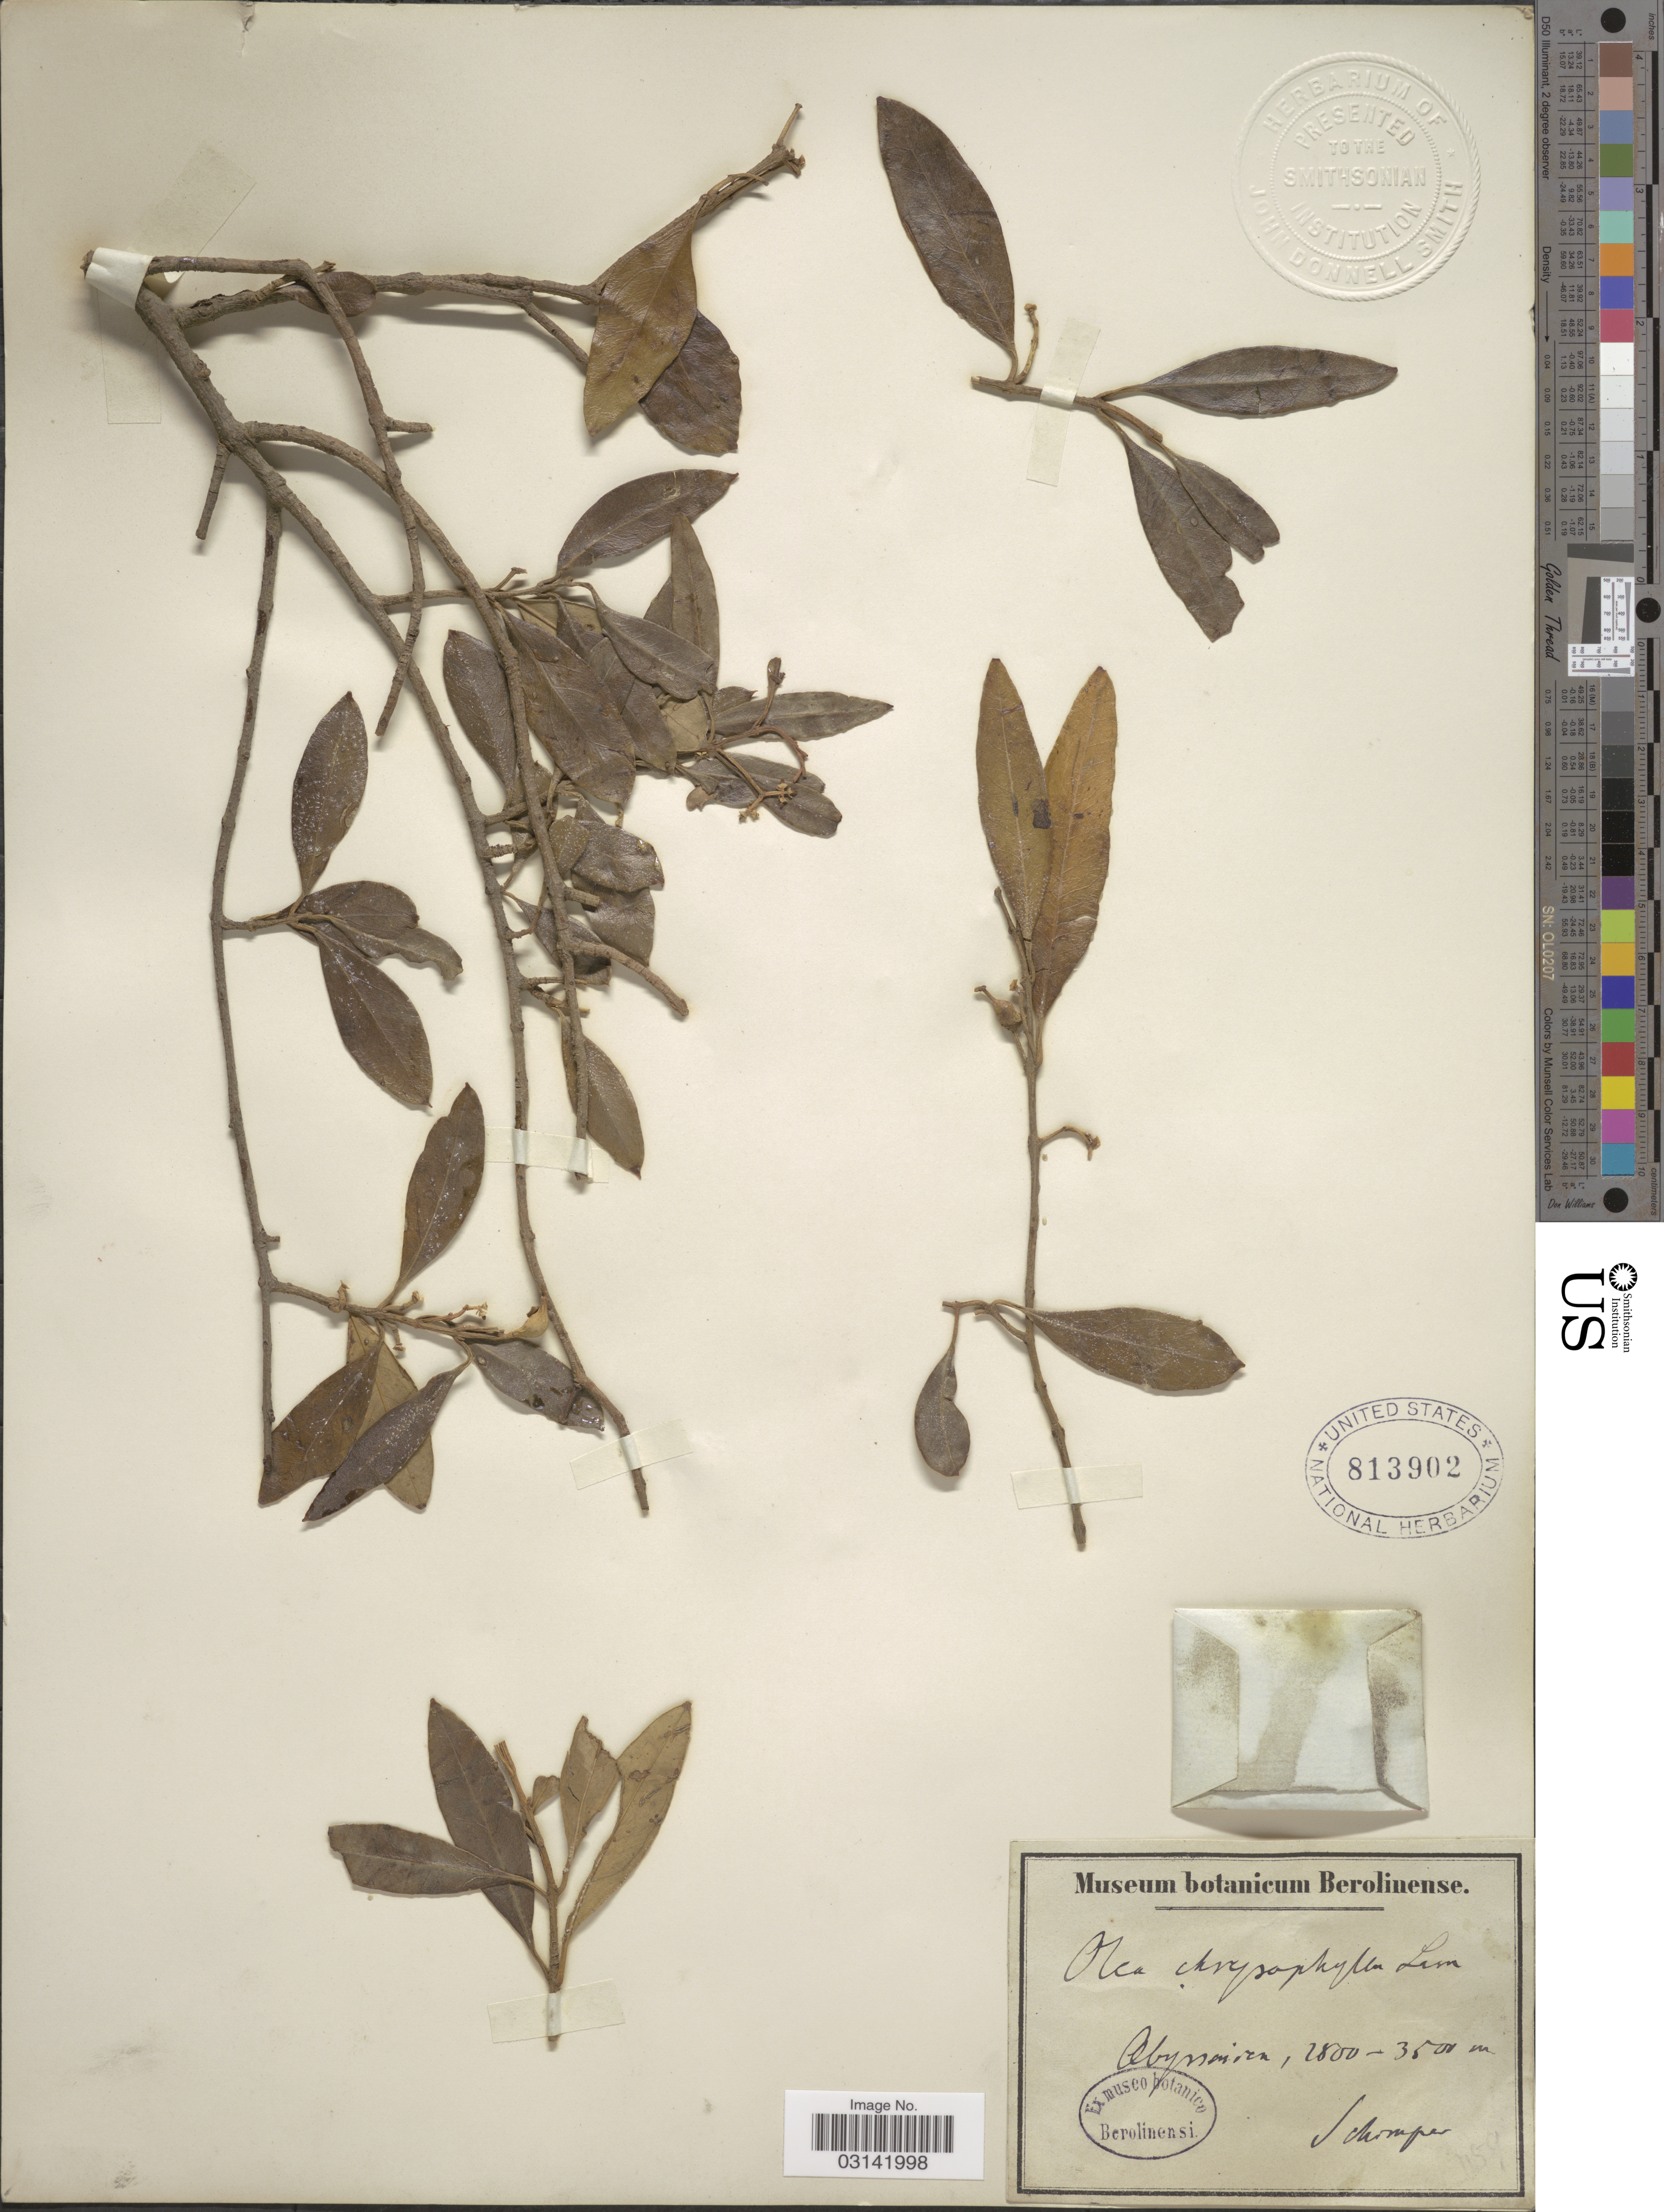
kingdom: Plantae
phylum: Tracheophyta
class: Magnoliopsida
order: Lamiales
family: Oleaceae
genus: Olea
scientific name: Olea chrysophylla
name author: Lam.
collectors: -. Schimper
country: Eritrea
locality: Abyssinia.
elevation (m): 2800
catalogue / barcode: US 813902